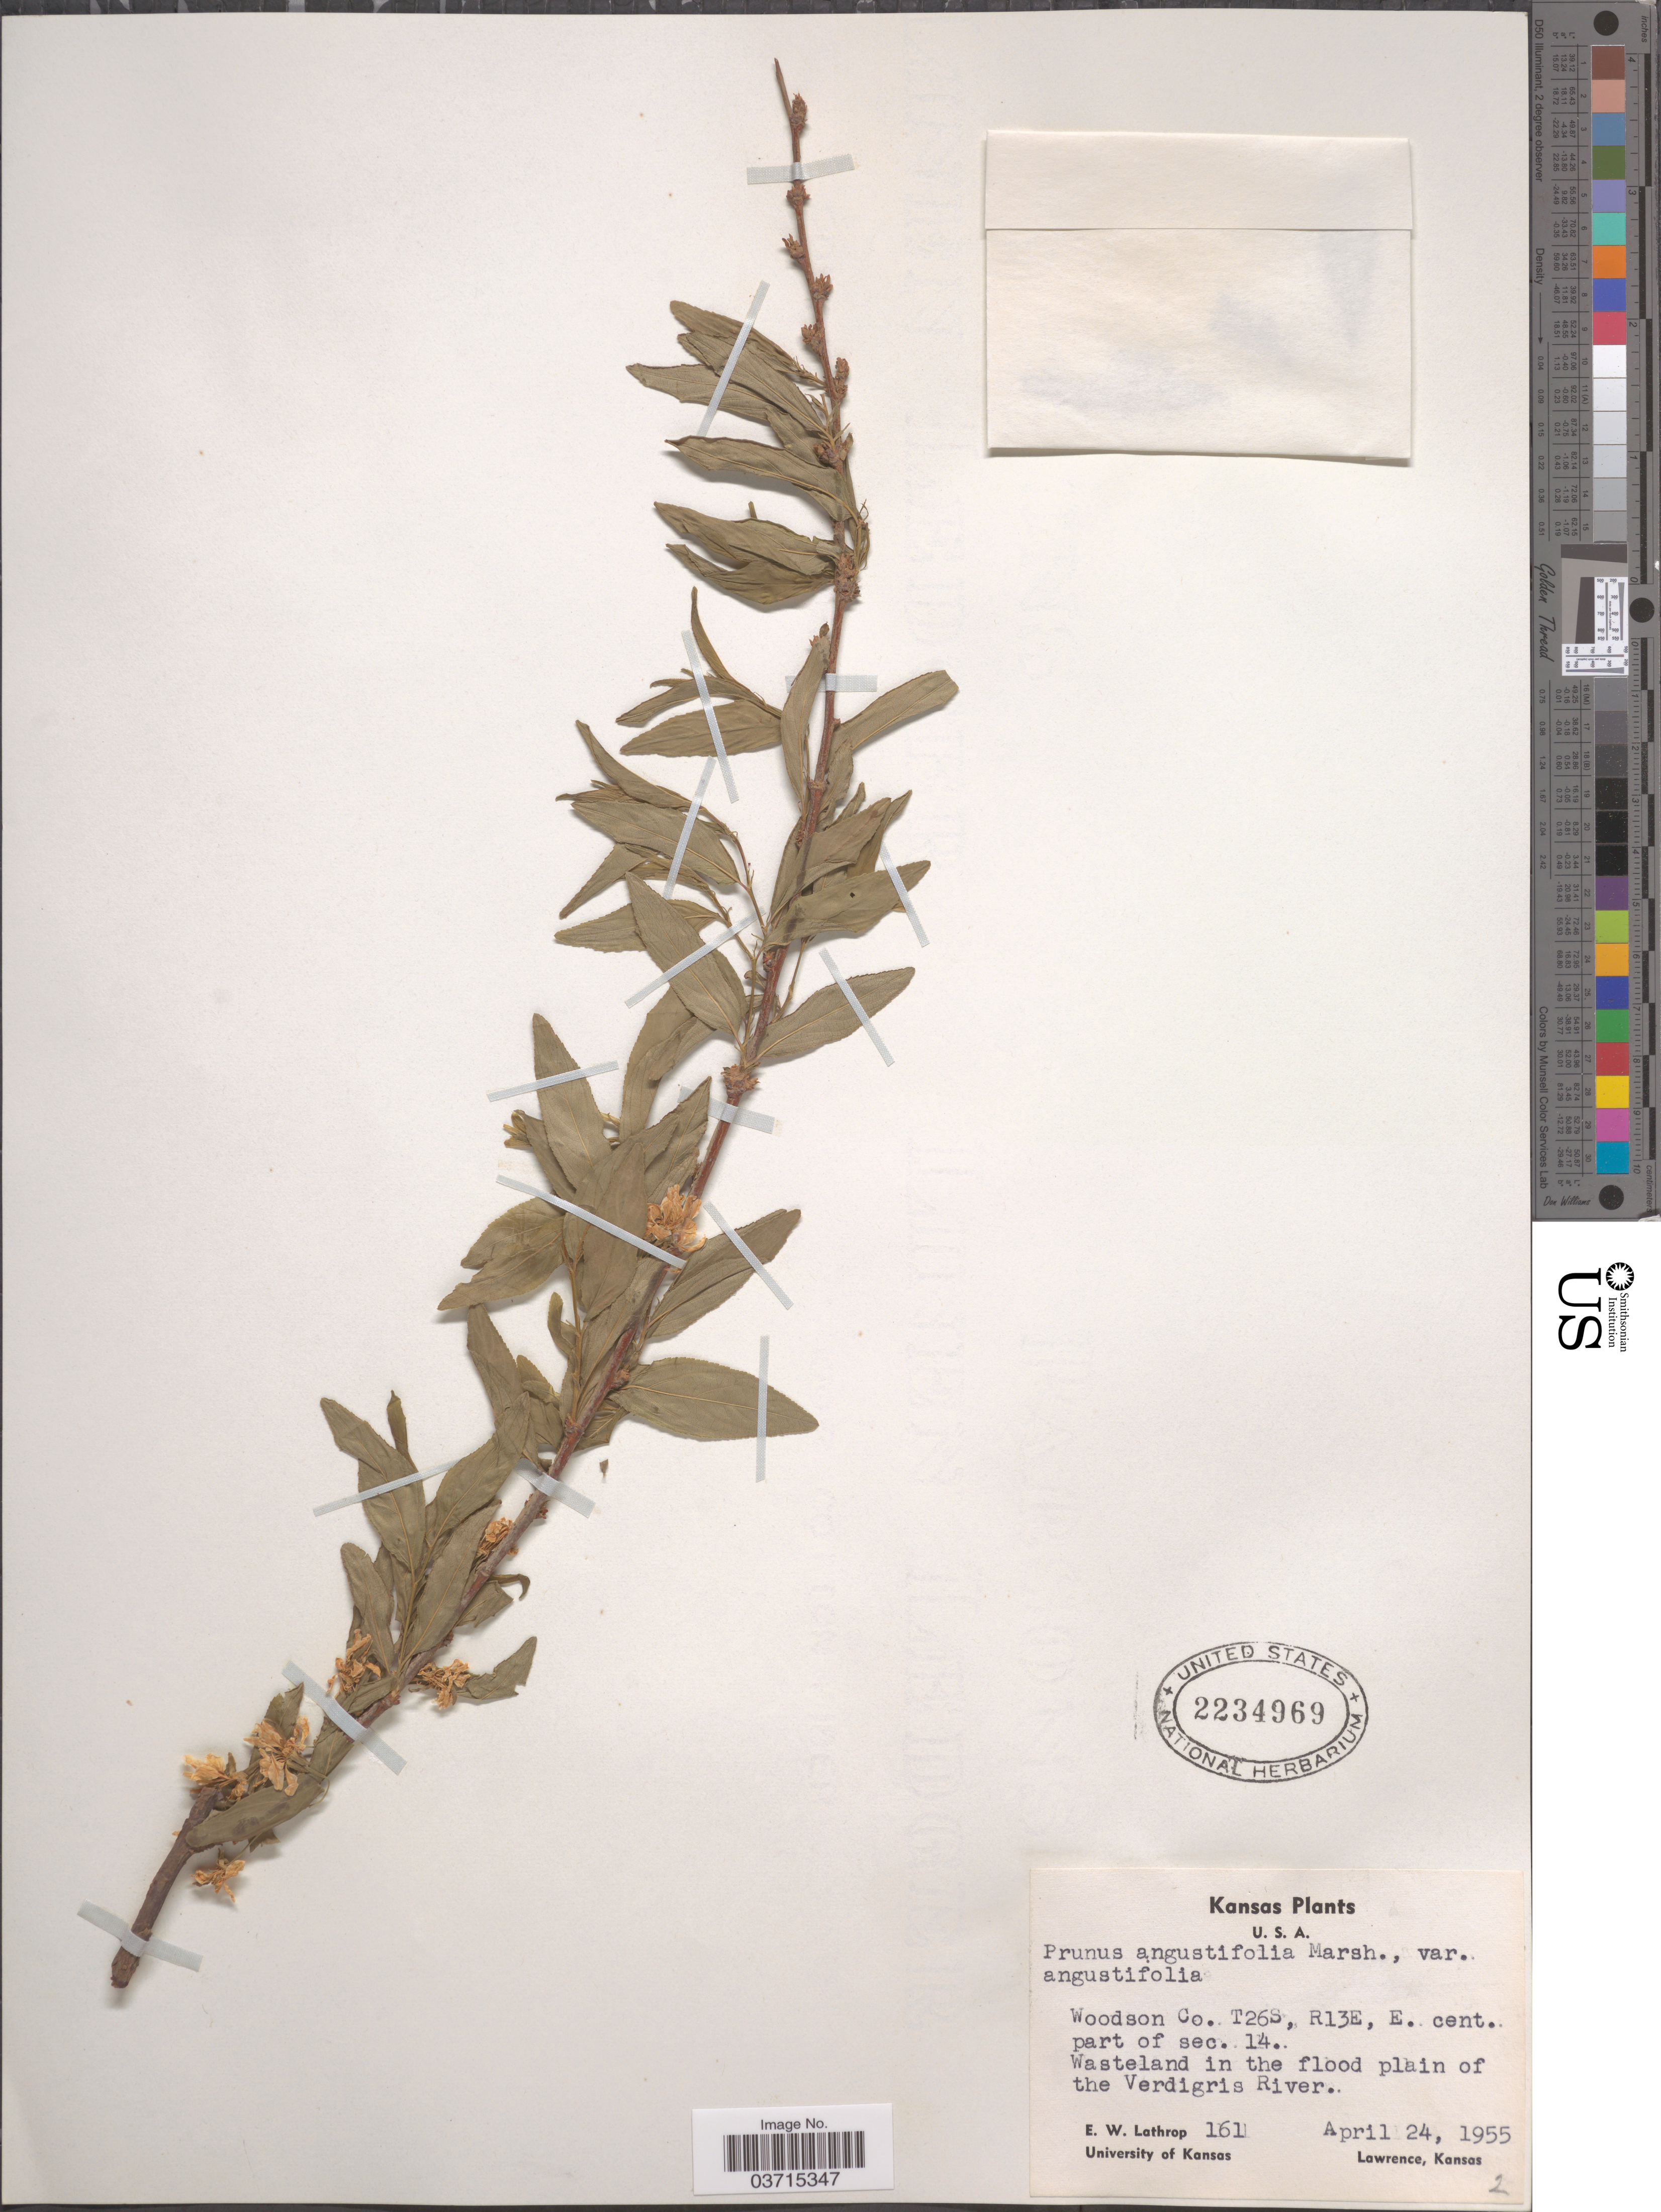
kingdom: Plantae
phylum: Tracheophyta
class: Magnoliopsida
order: Rosales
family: Rosaceae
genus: Prunus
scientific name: Prunus angustifolia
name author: Marshall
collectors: E. W. Lathrop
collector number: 161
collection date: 1955-04-24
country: United States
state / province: Kansas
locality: Woodson Co. T26S, R13E, E. cent. part of sec. 14. Wasteland in the flood plain of the Verdigris River.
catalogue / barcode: US 2234969